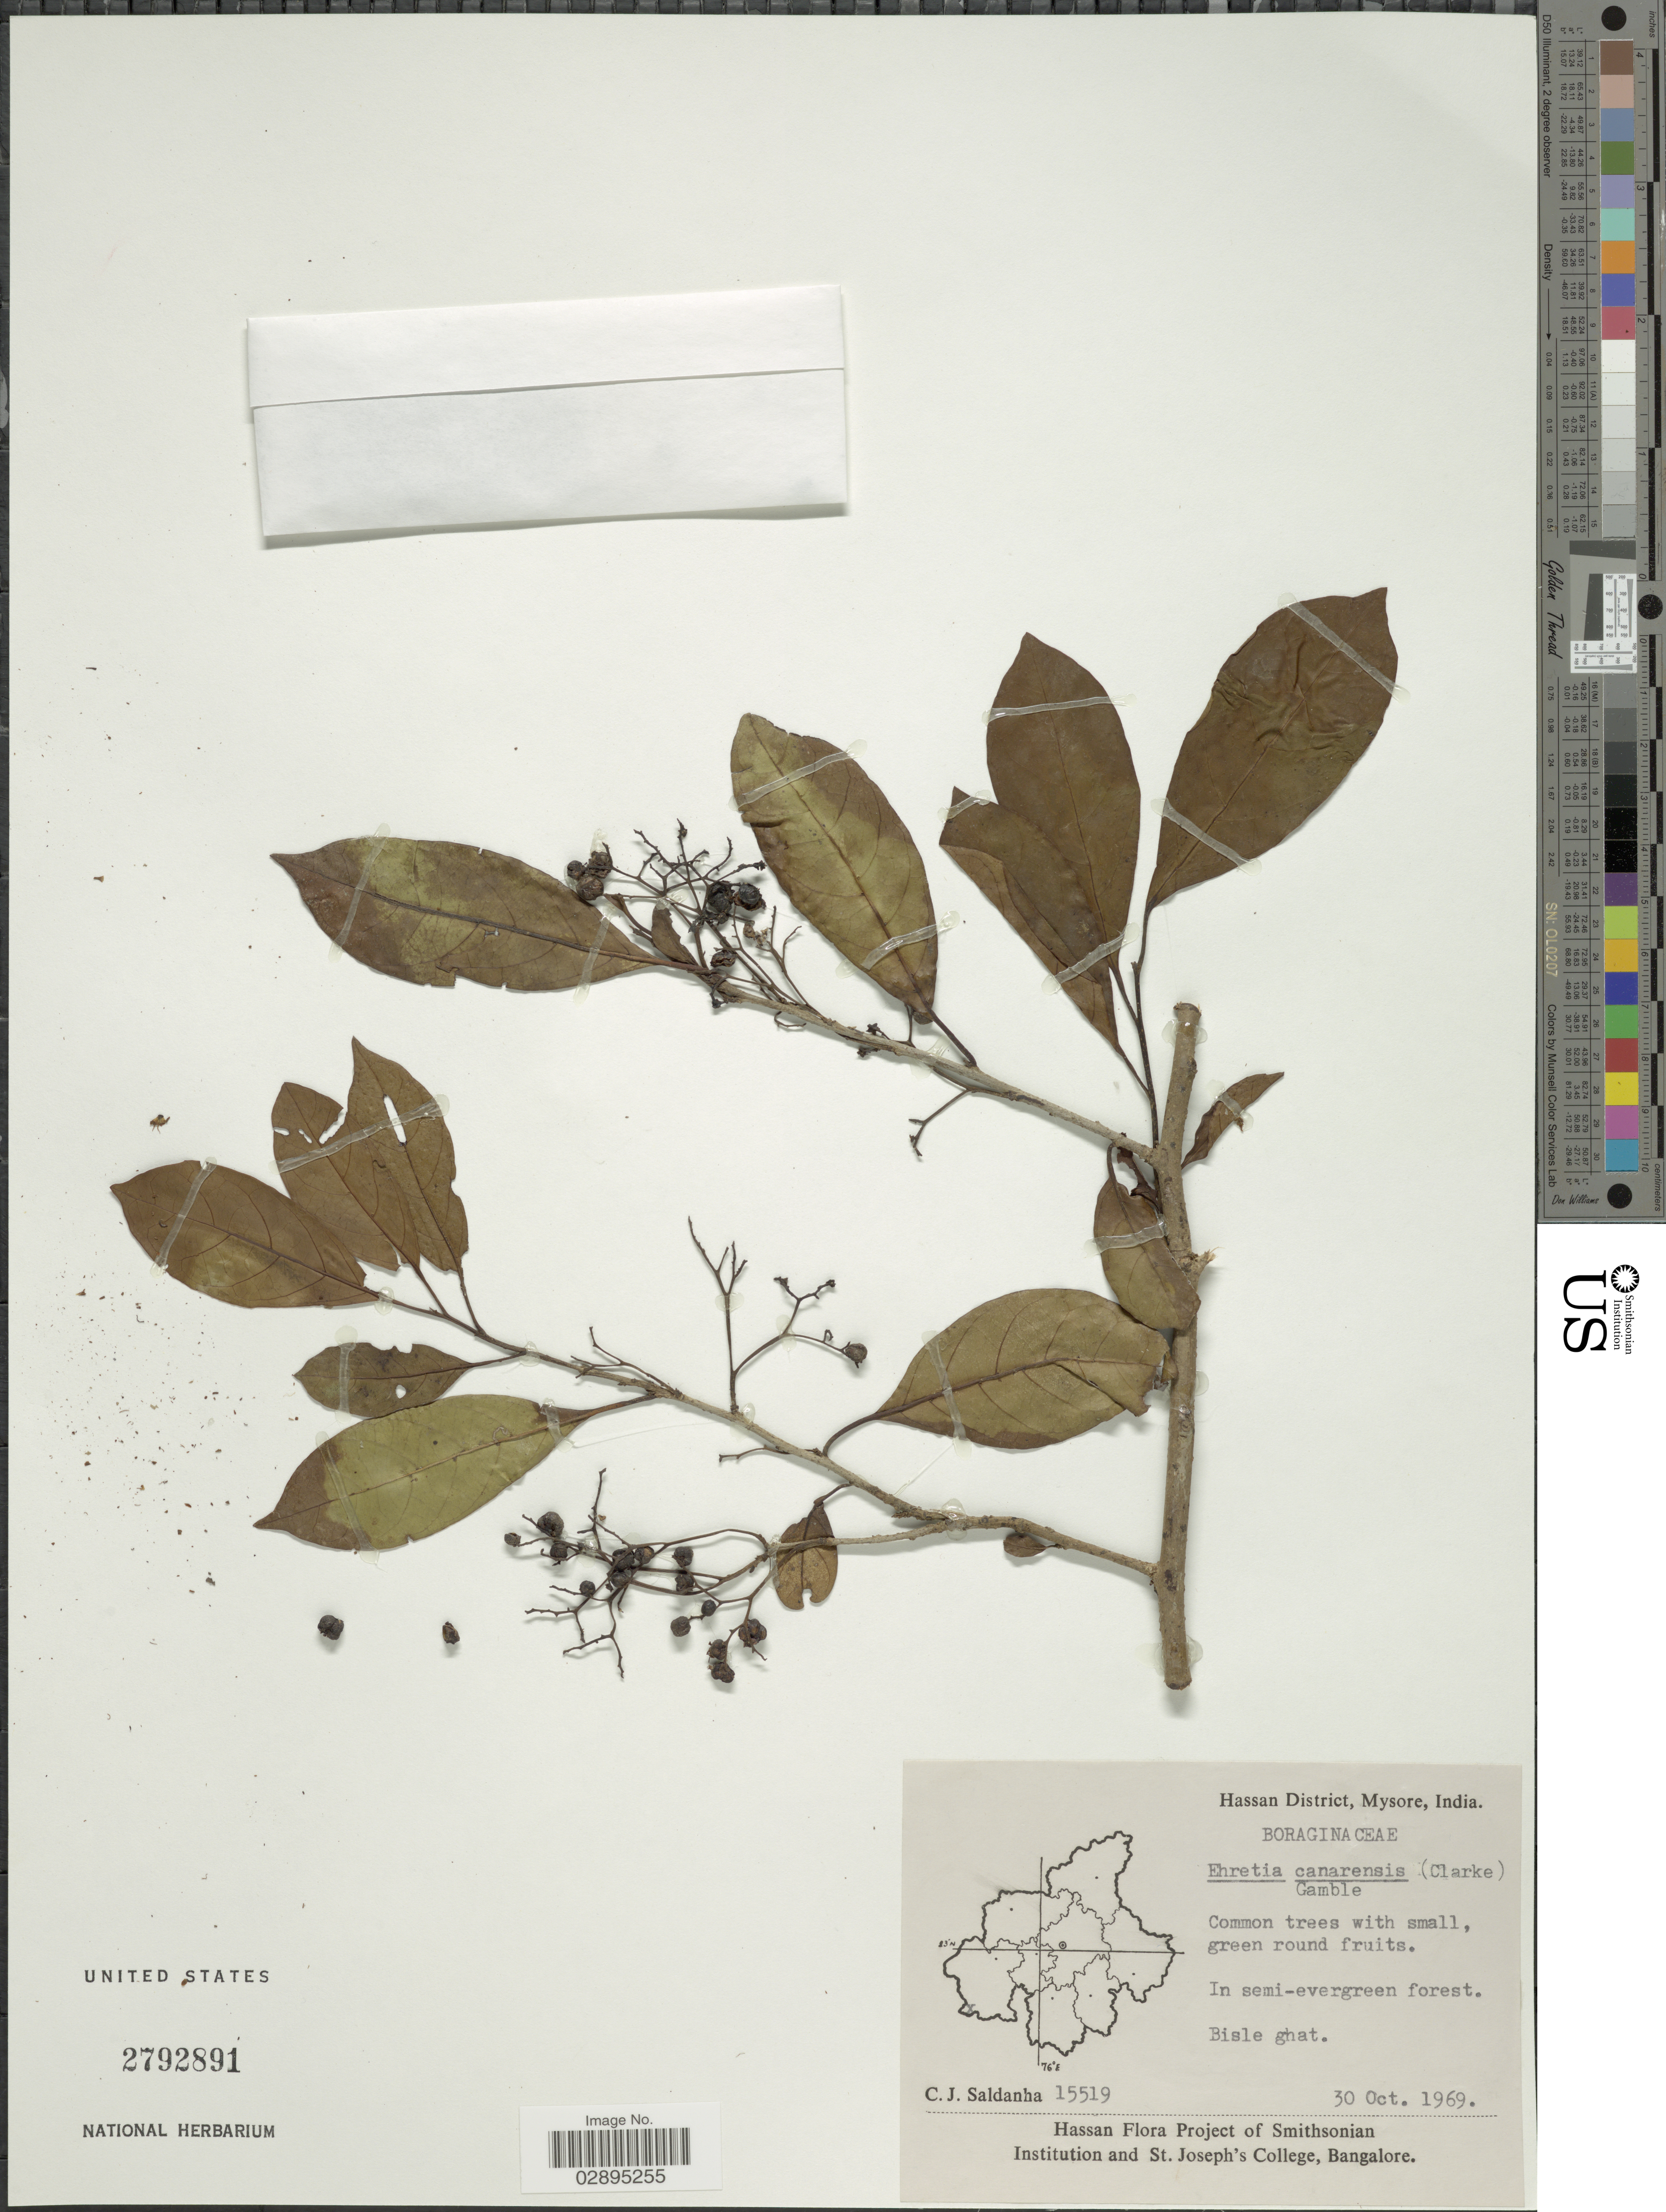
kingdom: Plantae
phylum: Tracheophyta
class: Magnoliopsida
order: Boraginales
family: Ehretiaceae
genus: Ehretia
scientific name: Ehretia canarensis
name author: Miq.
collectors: C. J. Saldanha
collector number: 15519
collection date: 1969-10-30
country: India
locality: Hassan District, Mysore. Bisle ghat.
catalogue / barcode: US 2792891